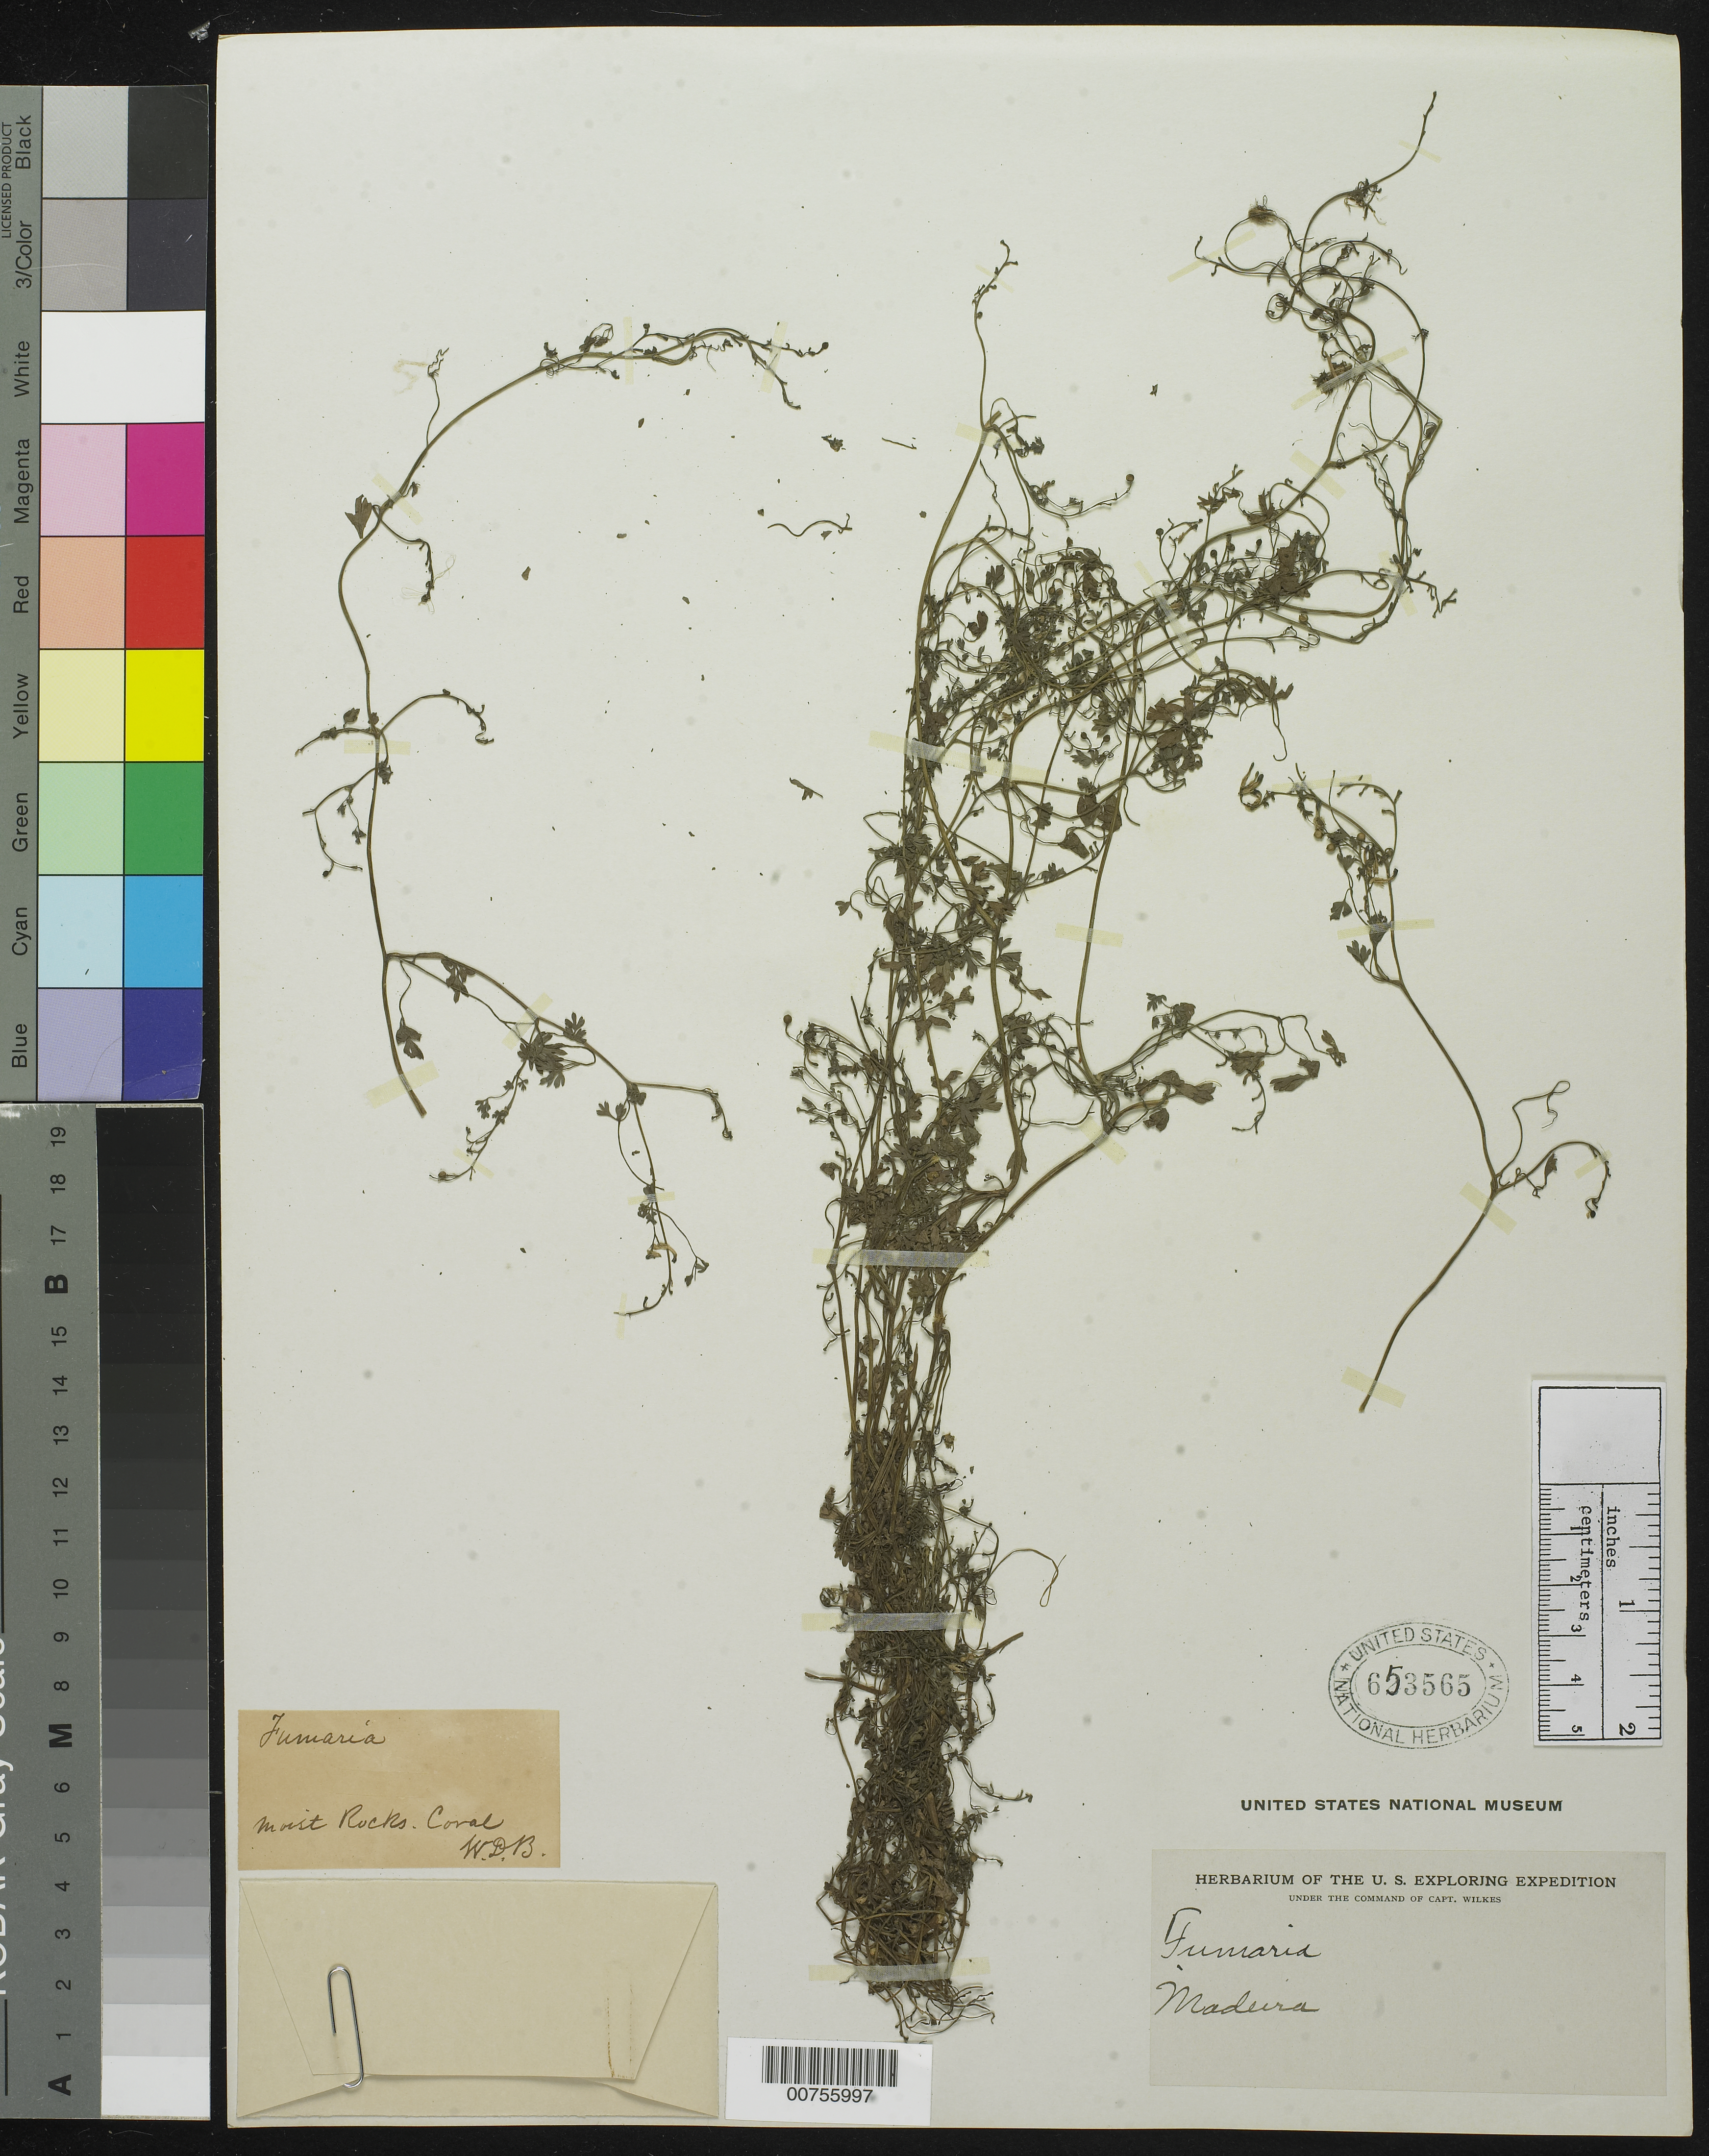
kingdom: Plantae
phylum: Tracheophyta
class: Magnoliopsida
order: Ranunculales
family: Papaveraceae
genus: Fumaria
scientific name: Fumaria sp.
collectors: Wilkes Explor. Exped.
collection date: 1838/1842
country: Portugal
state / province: Madeira (Aut. Reg.)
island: Madeira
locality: Coral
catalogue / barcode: US 653565